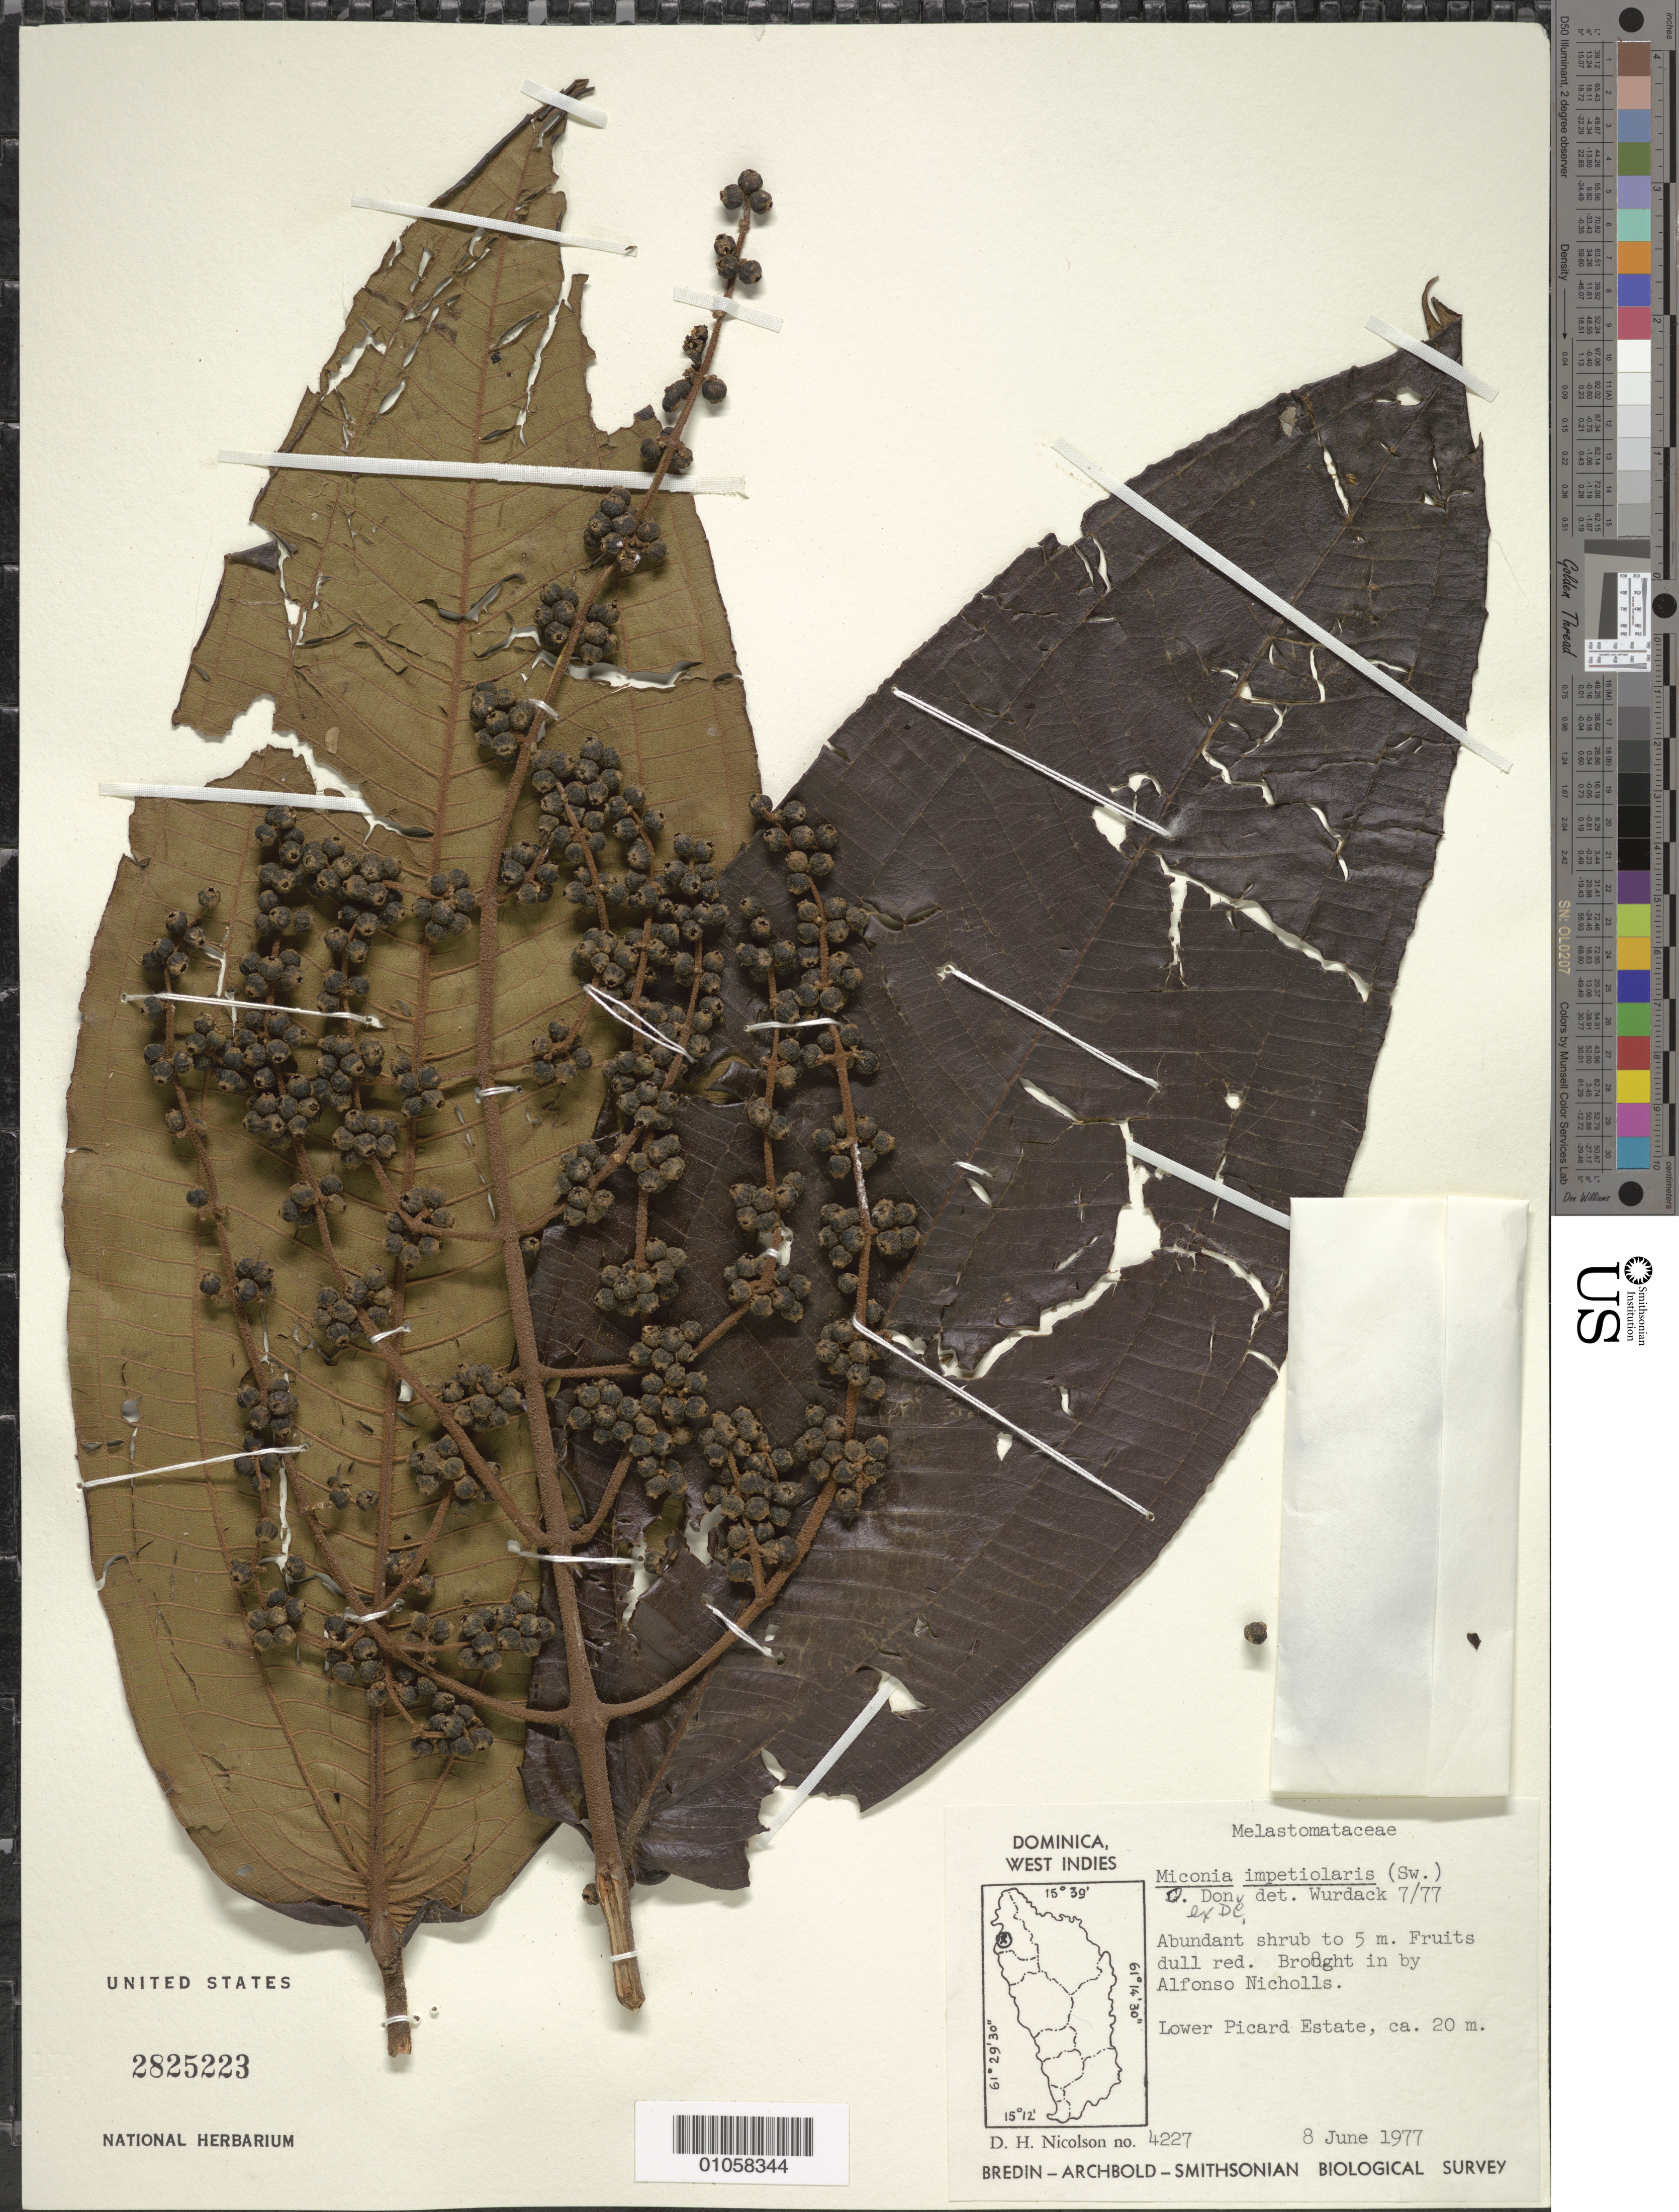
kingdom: Plantae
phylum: Tracheophyta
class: Magnoliopsida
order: Myrtales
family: Melastomataceae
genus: Miconia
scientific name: Miconia impetiolaris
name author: (Sw.) D. Don ex DC.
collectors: D. H. Nicolson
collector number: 4227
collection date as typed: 08 Jun 1977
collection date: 1977-06-08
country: Dominica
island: Dominica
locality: Lower Picard Estate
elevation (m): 20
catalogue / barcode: US 2825223